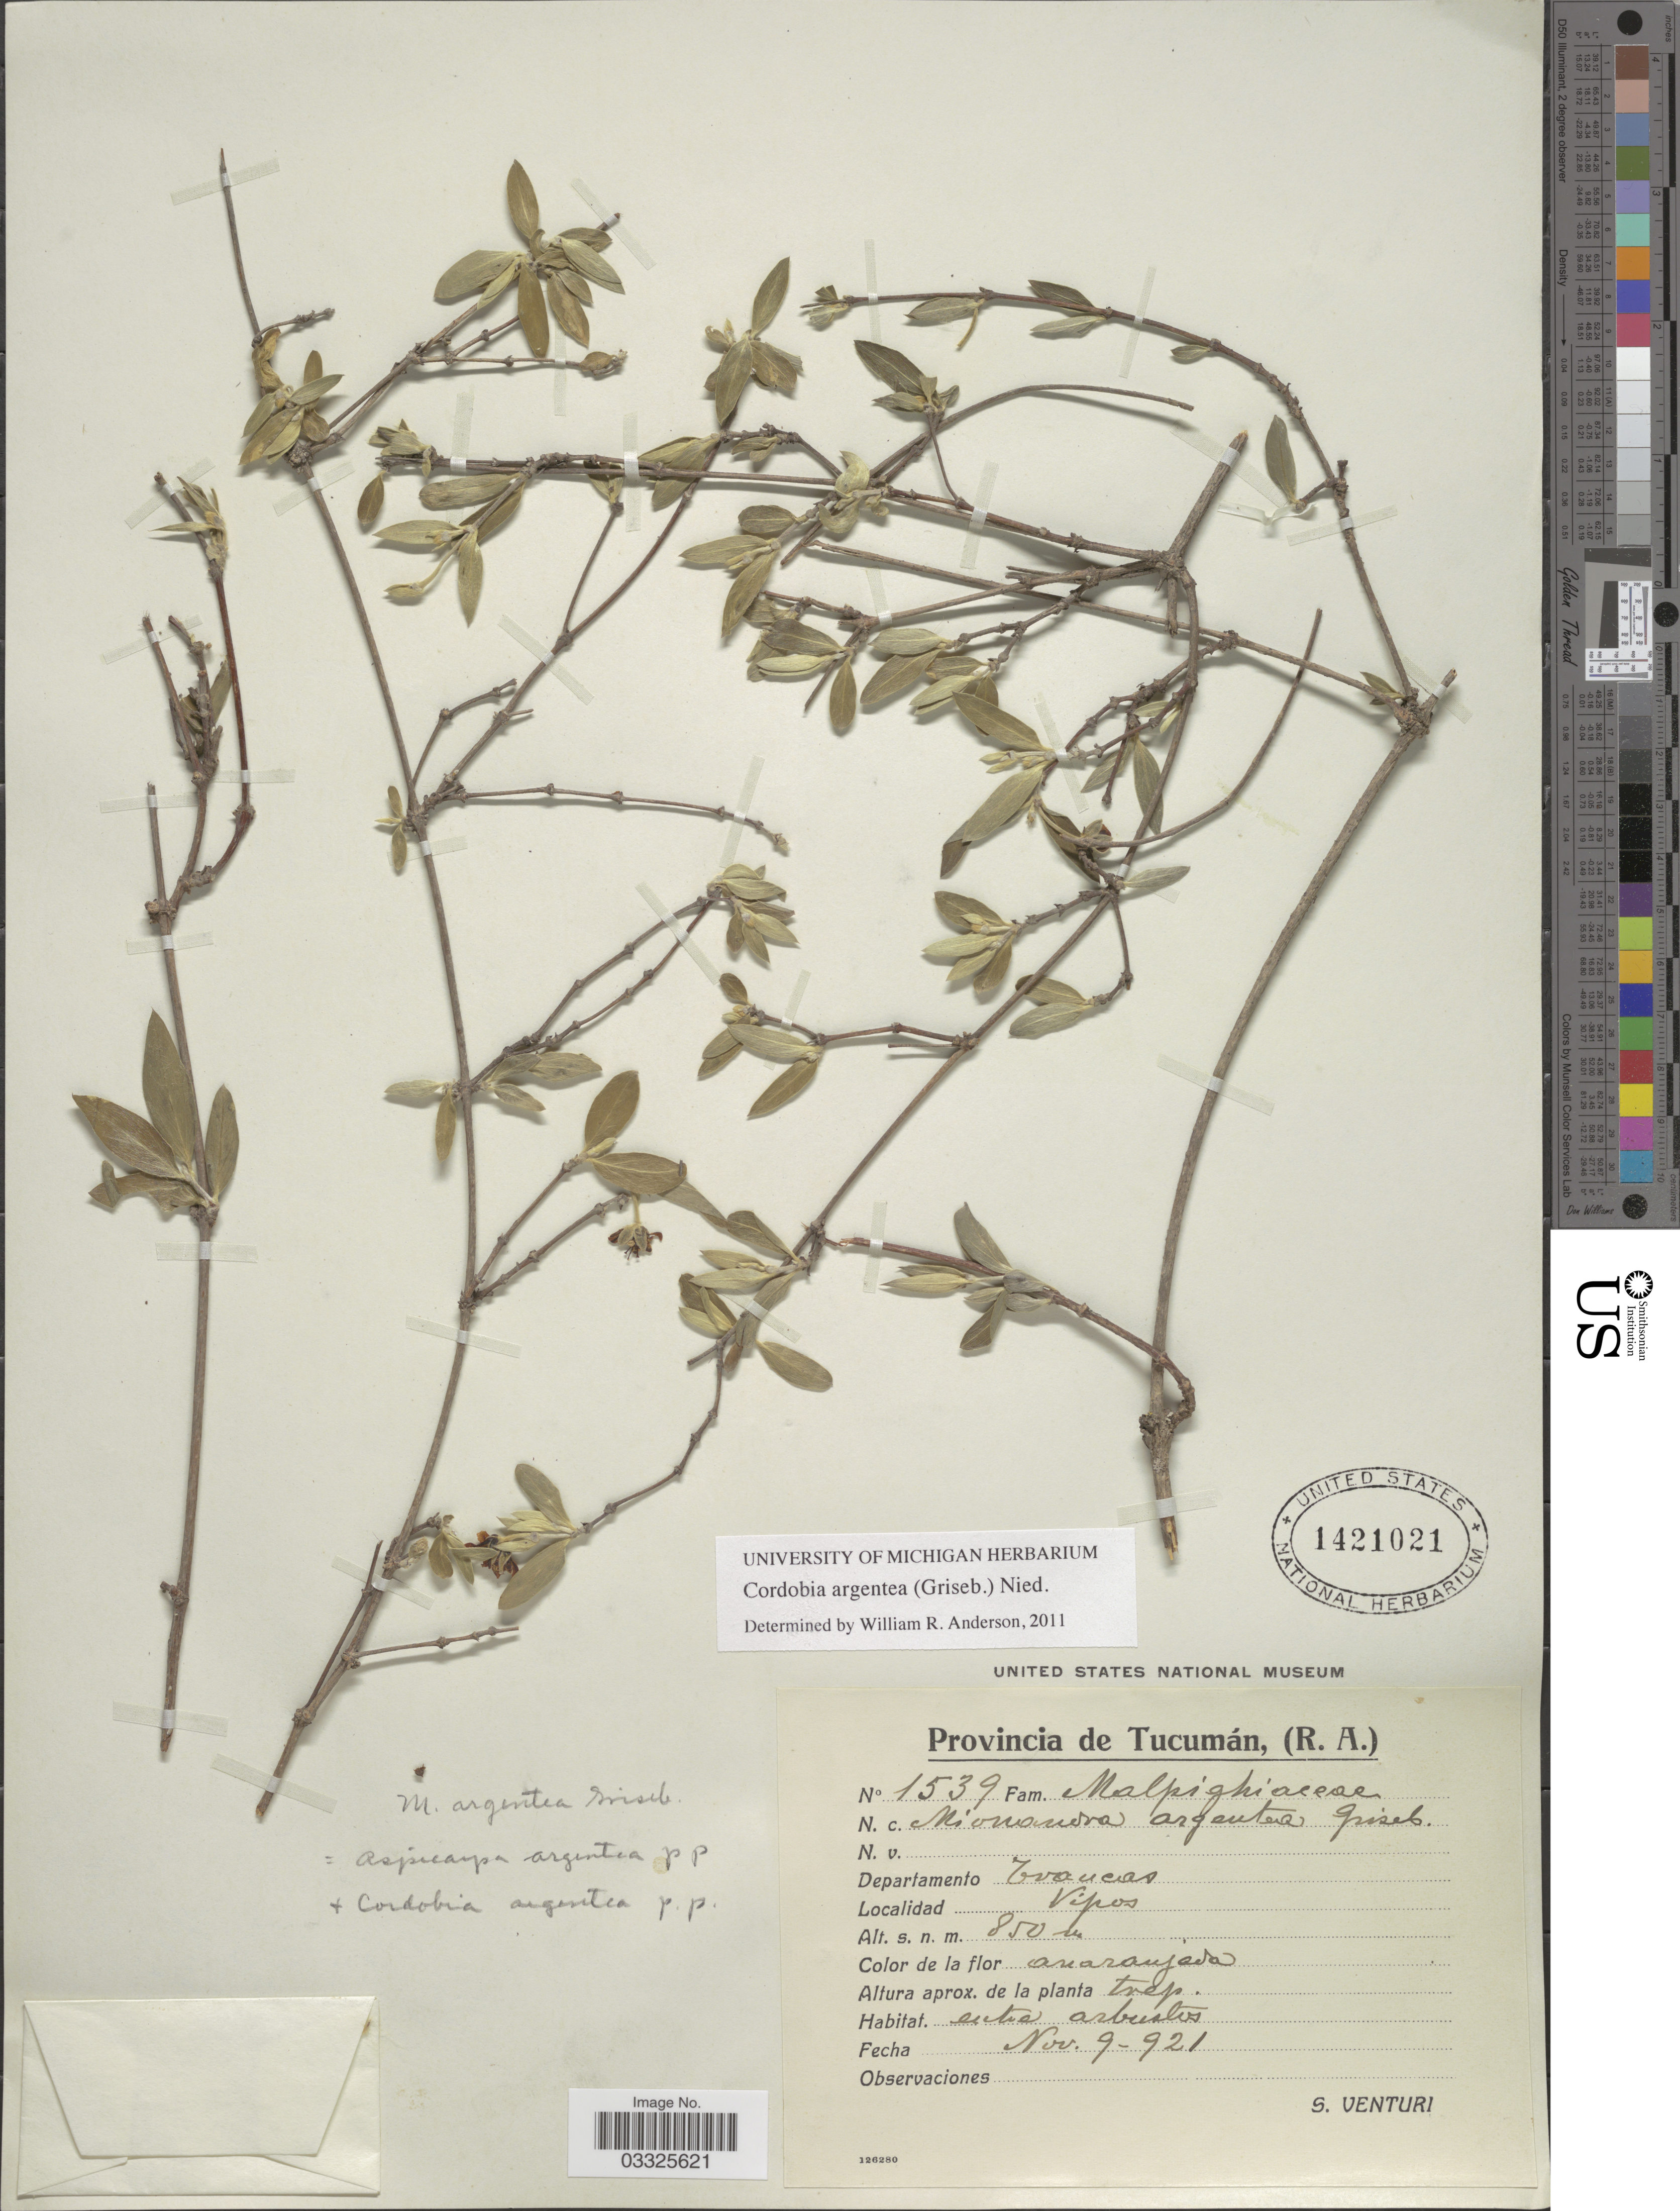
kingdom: Plantae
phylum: Tracheophyta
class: Magnoliopsida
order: Malpighiales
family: Malpighiaceae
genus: Cordobia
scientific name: Cordobia argentea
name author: (Griseb.) Nied.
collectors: S. Venturi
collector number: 1539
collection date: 1921-11-09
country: Argentina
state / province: Tucuman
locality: Departamento Trancas, Vipos.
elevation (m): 850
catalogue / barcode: US 1421021